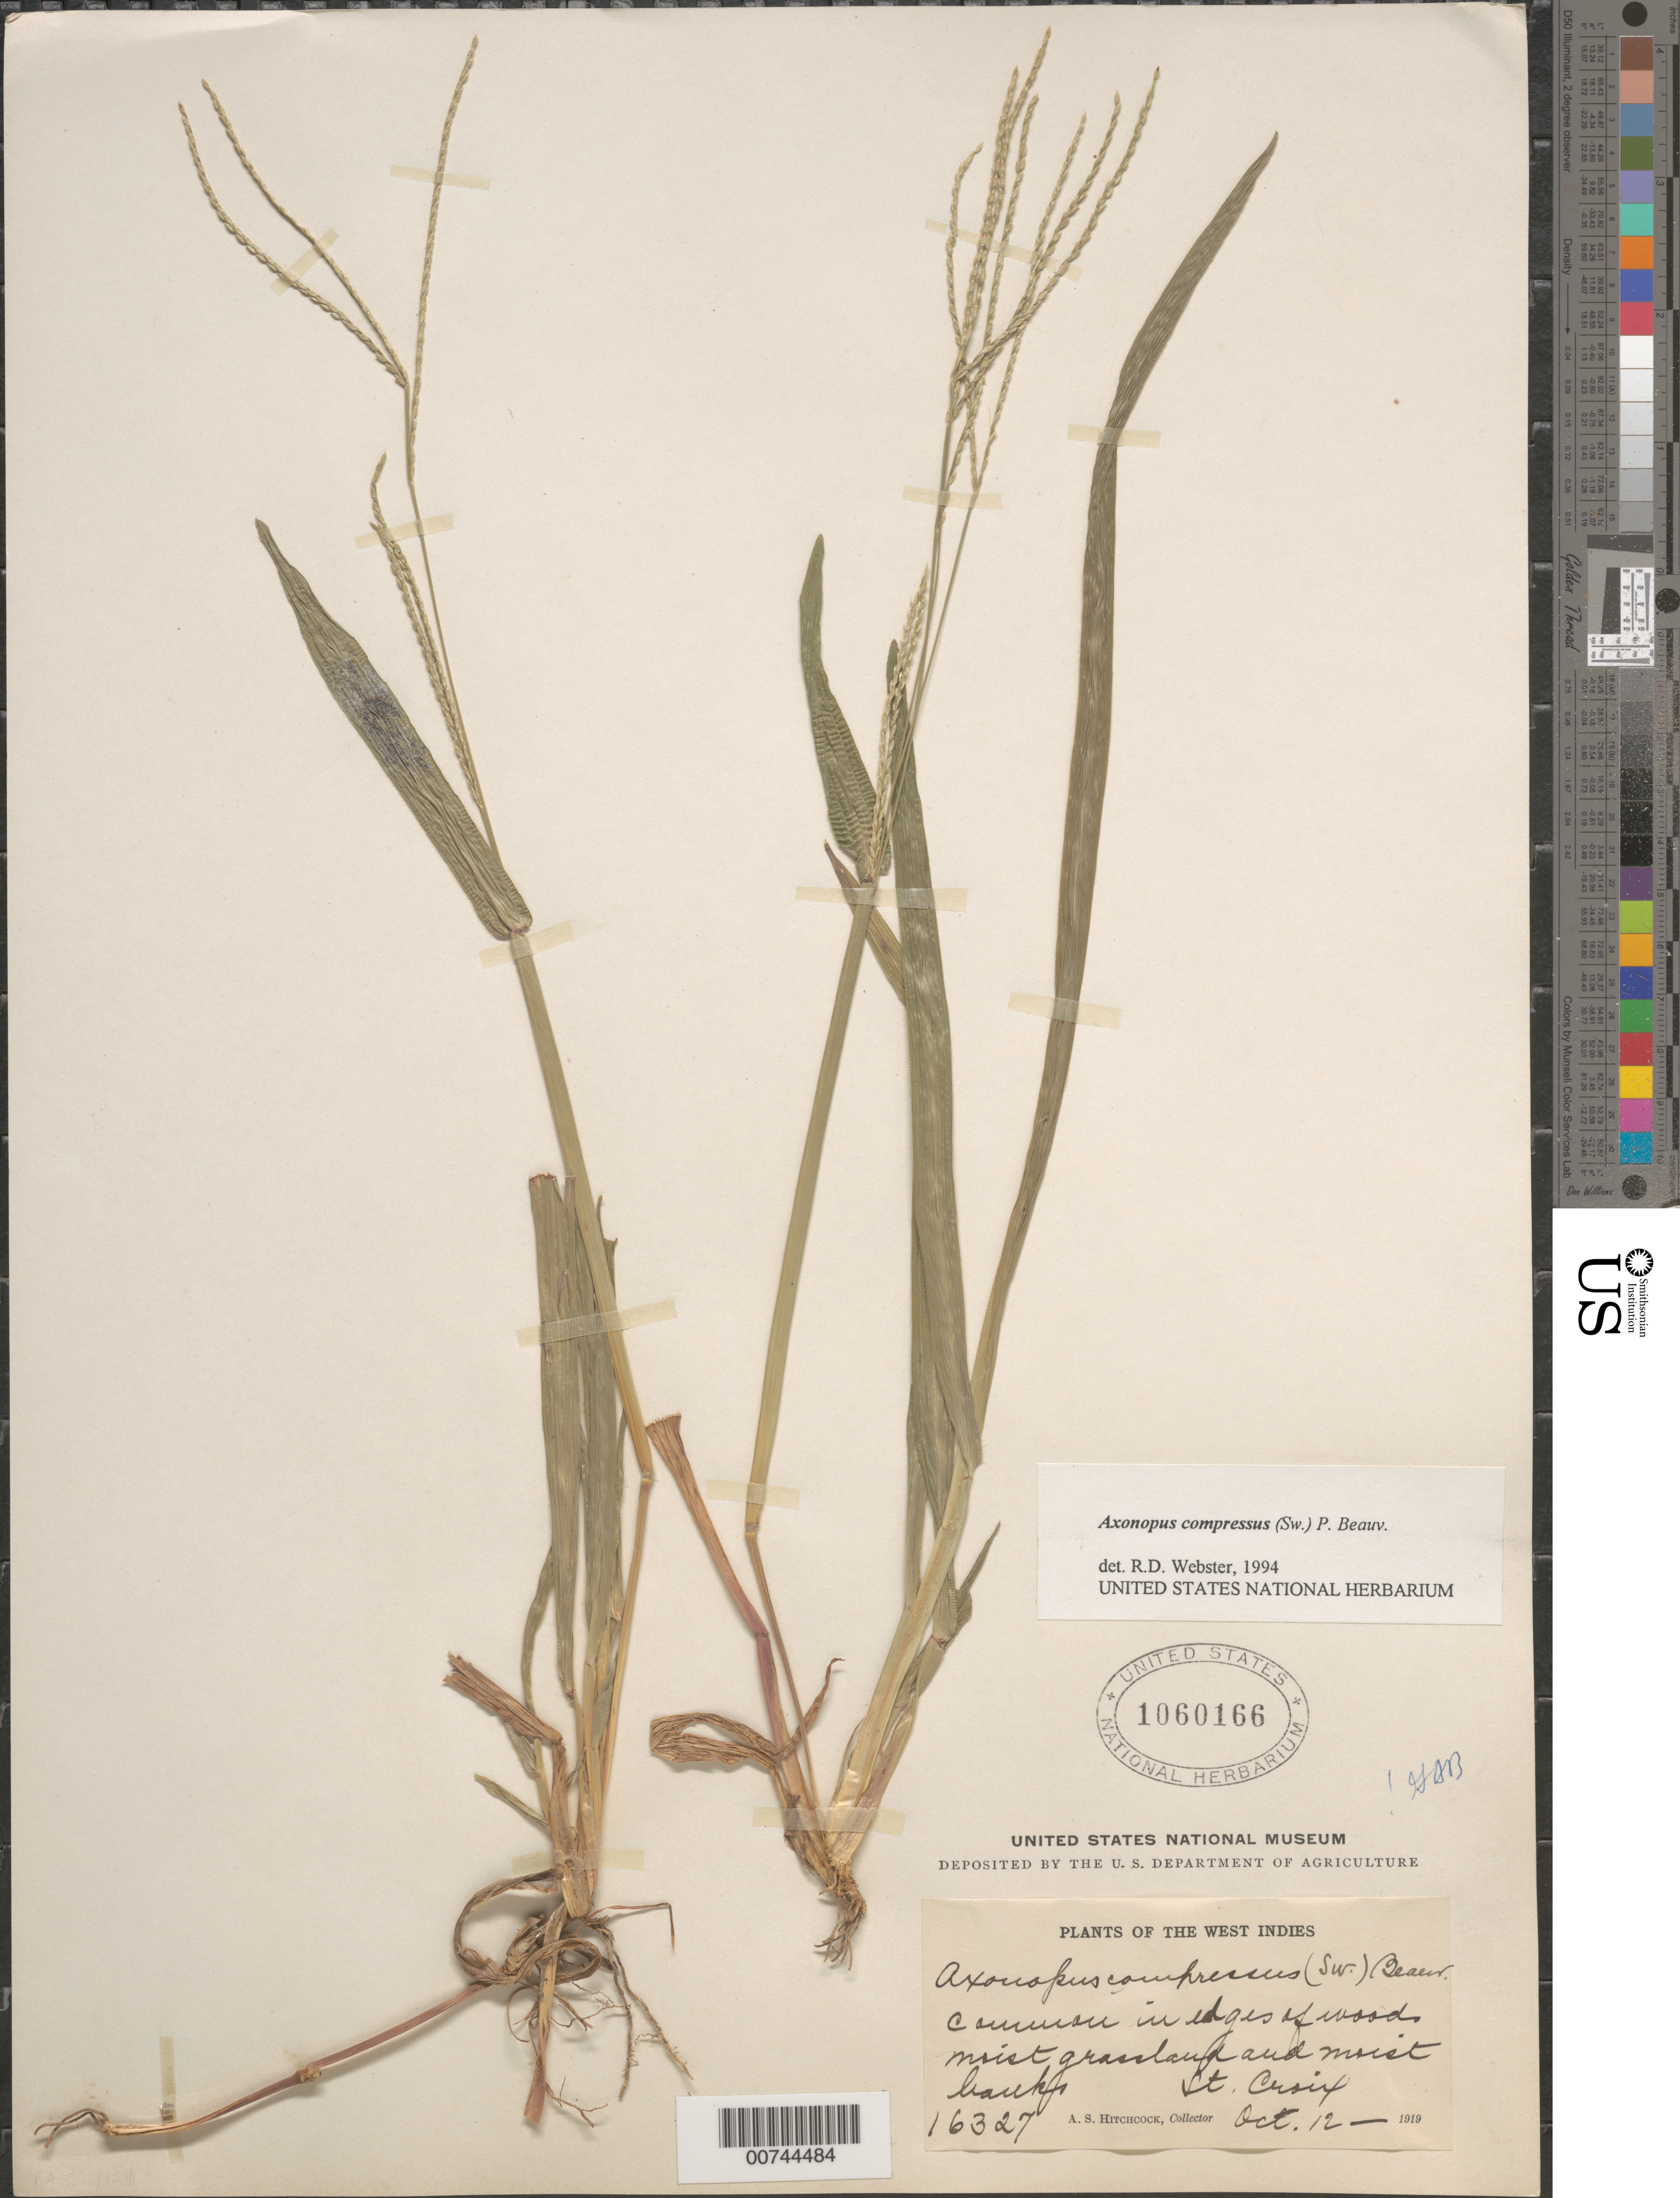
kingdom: Plantae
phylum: Tracheophyta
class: Liliopsida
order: Poales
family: Poaceae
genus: Axonopus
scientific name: Axonopus compressus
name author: (Sw.) P. Beauv.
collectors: A. S. Hitchcock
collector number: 16327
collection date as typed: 12 Oct 1919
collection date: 1919-10-12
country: U.S. Virgin Islands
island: St. Croix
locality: St. Croix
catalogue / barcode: US 1060166